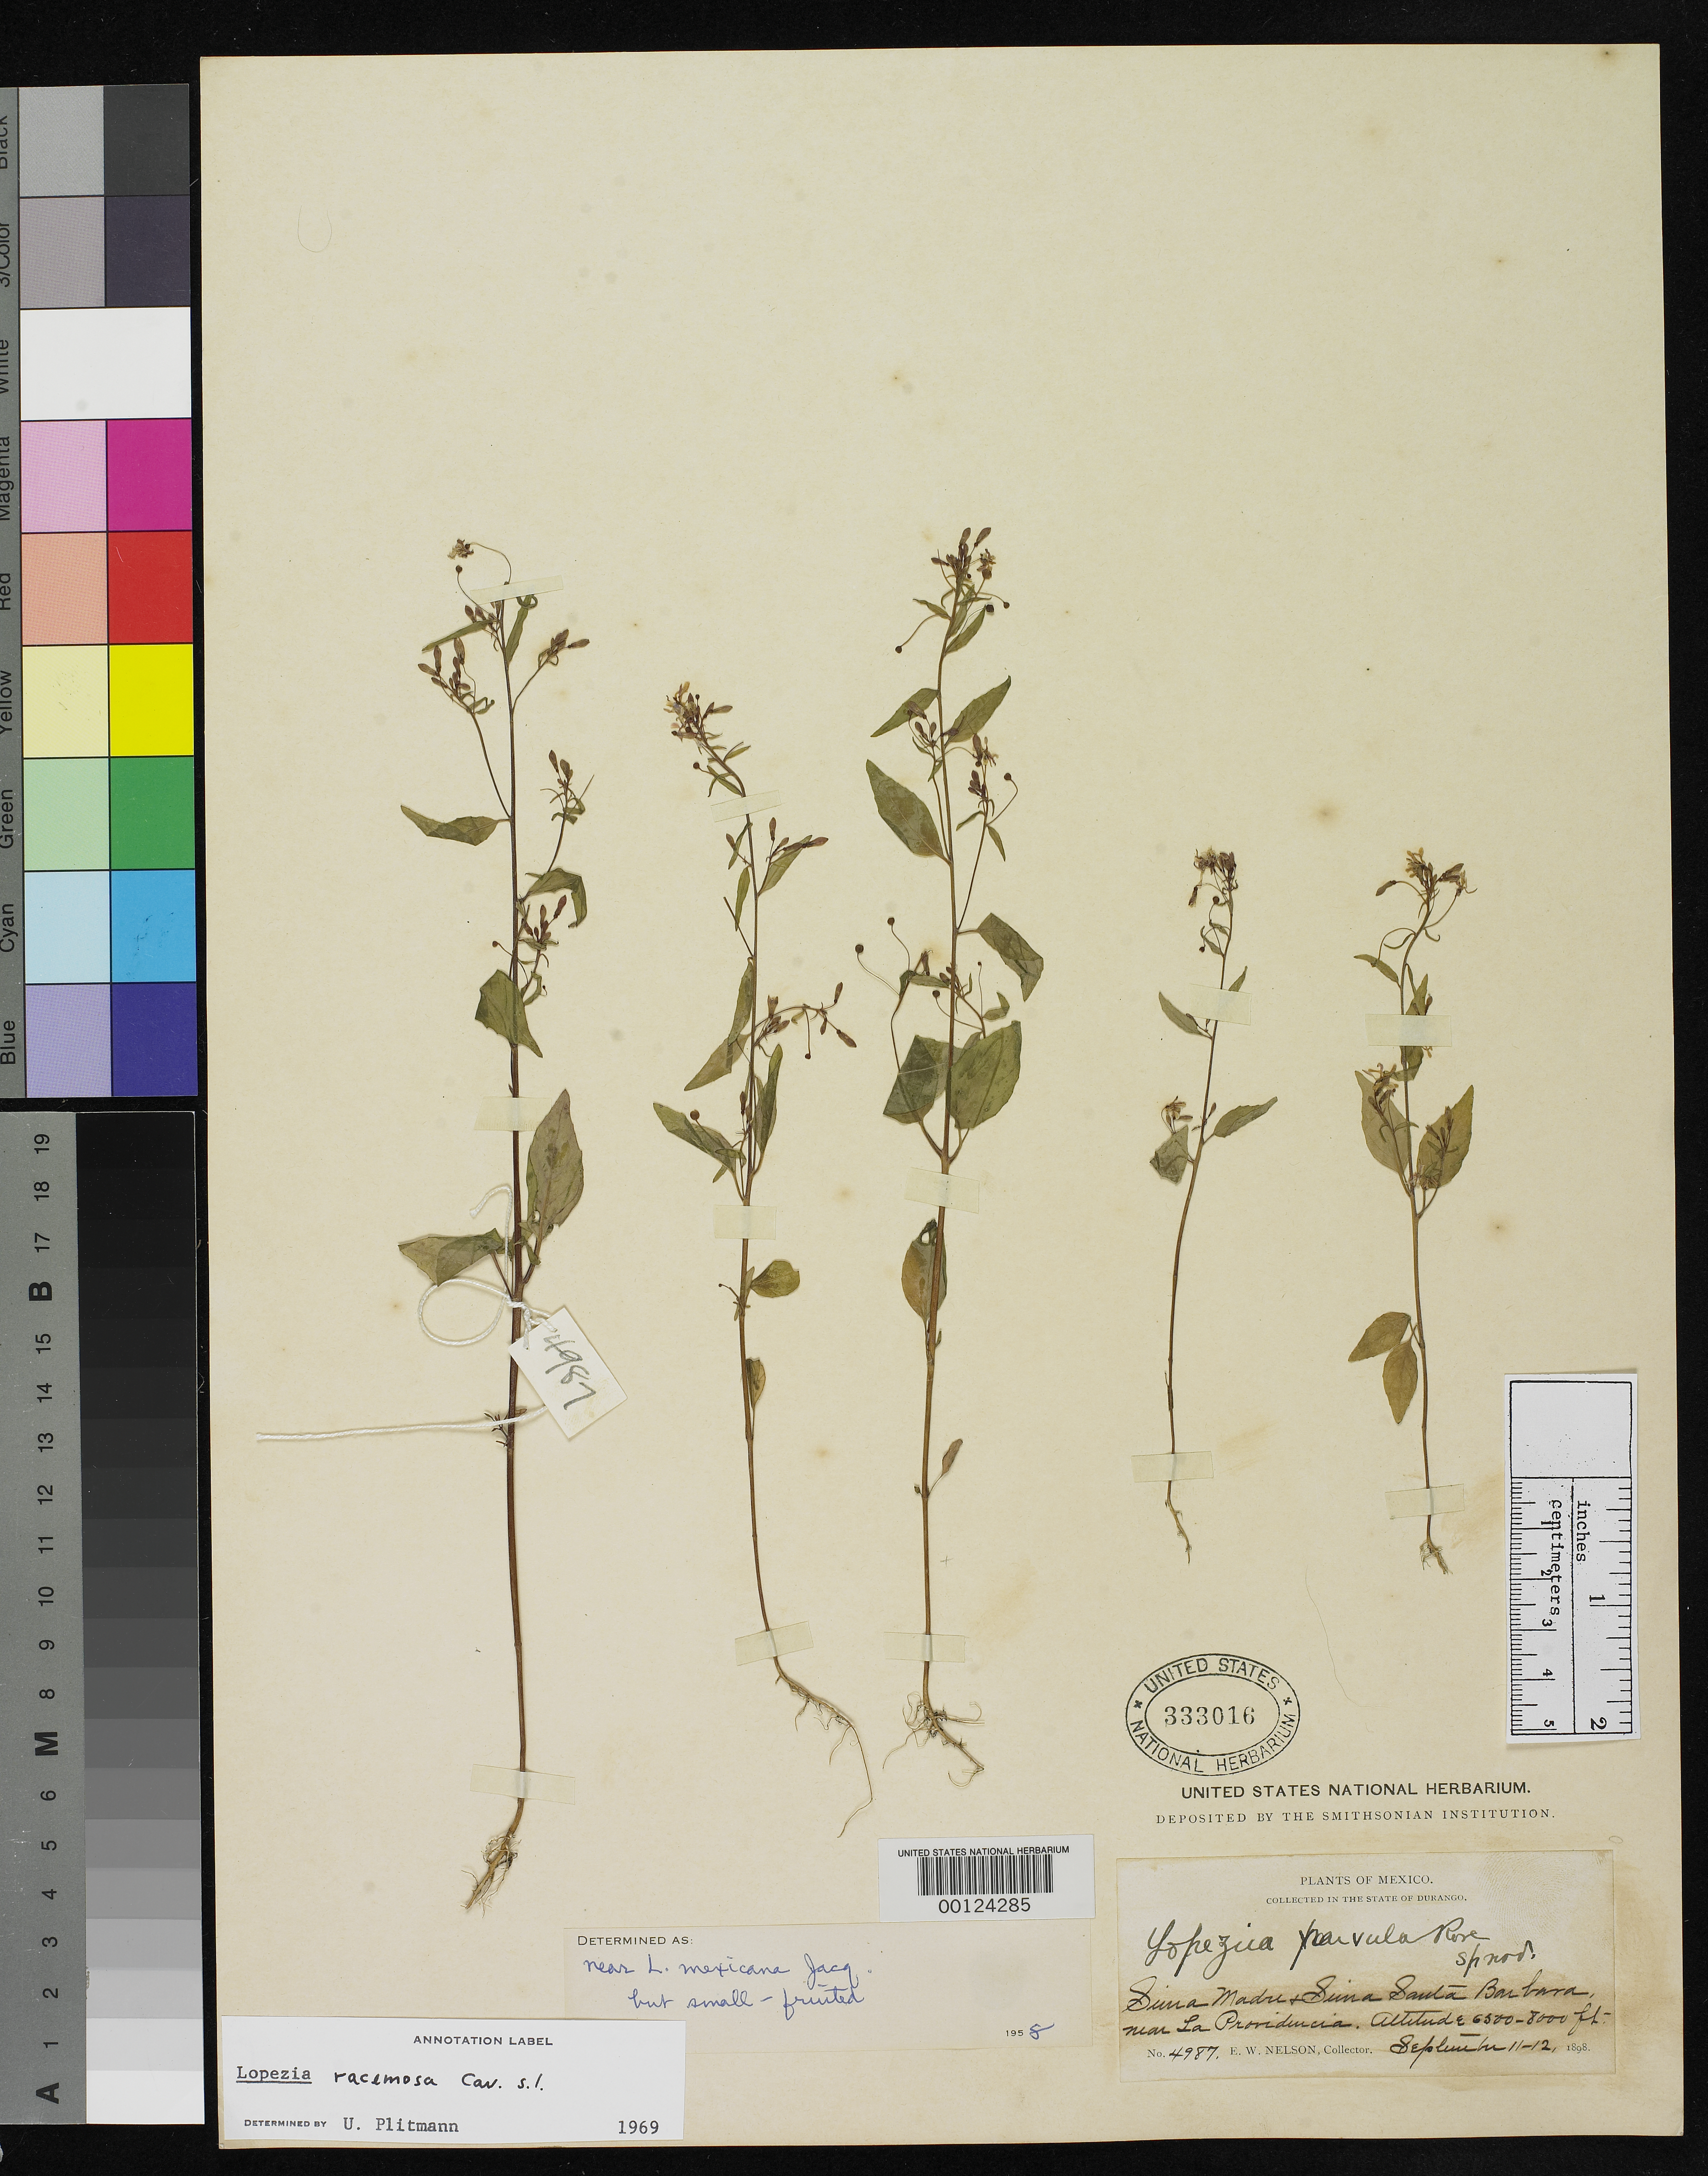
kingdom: Plantae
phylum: Tracheophyta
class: Magnoliopsida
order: Myrtales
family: Onagraceae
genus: Lopezia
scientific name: Lopezia parvula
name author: Rose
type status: Holotype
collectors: E. W. Nelson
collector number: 4987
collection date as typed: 11 Sep 1898 to 12 Sep 1898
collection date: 1898-09-11/1898-09-12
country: Mexico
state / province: Durango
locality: Near La Providencia.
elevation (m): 1960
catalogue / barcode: US 333016